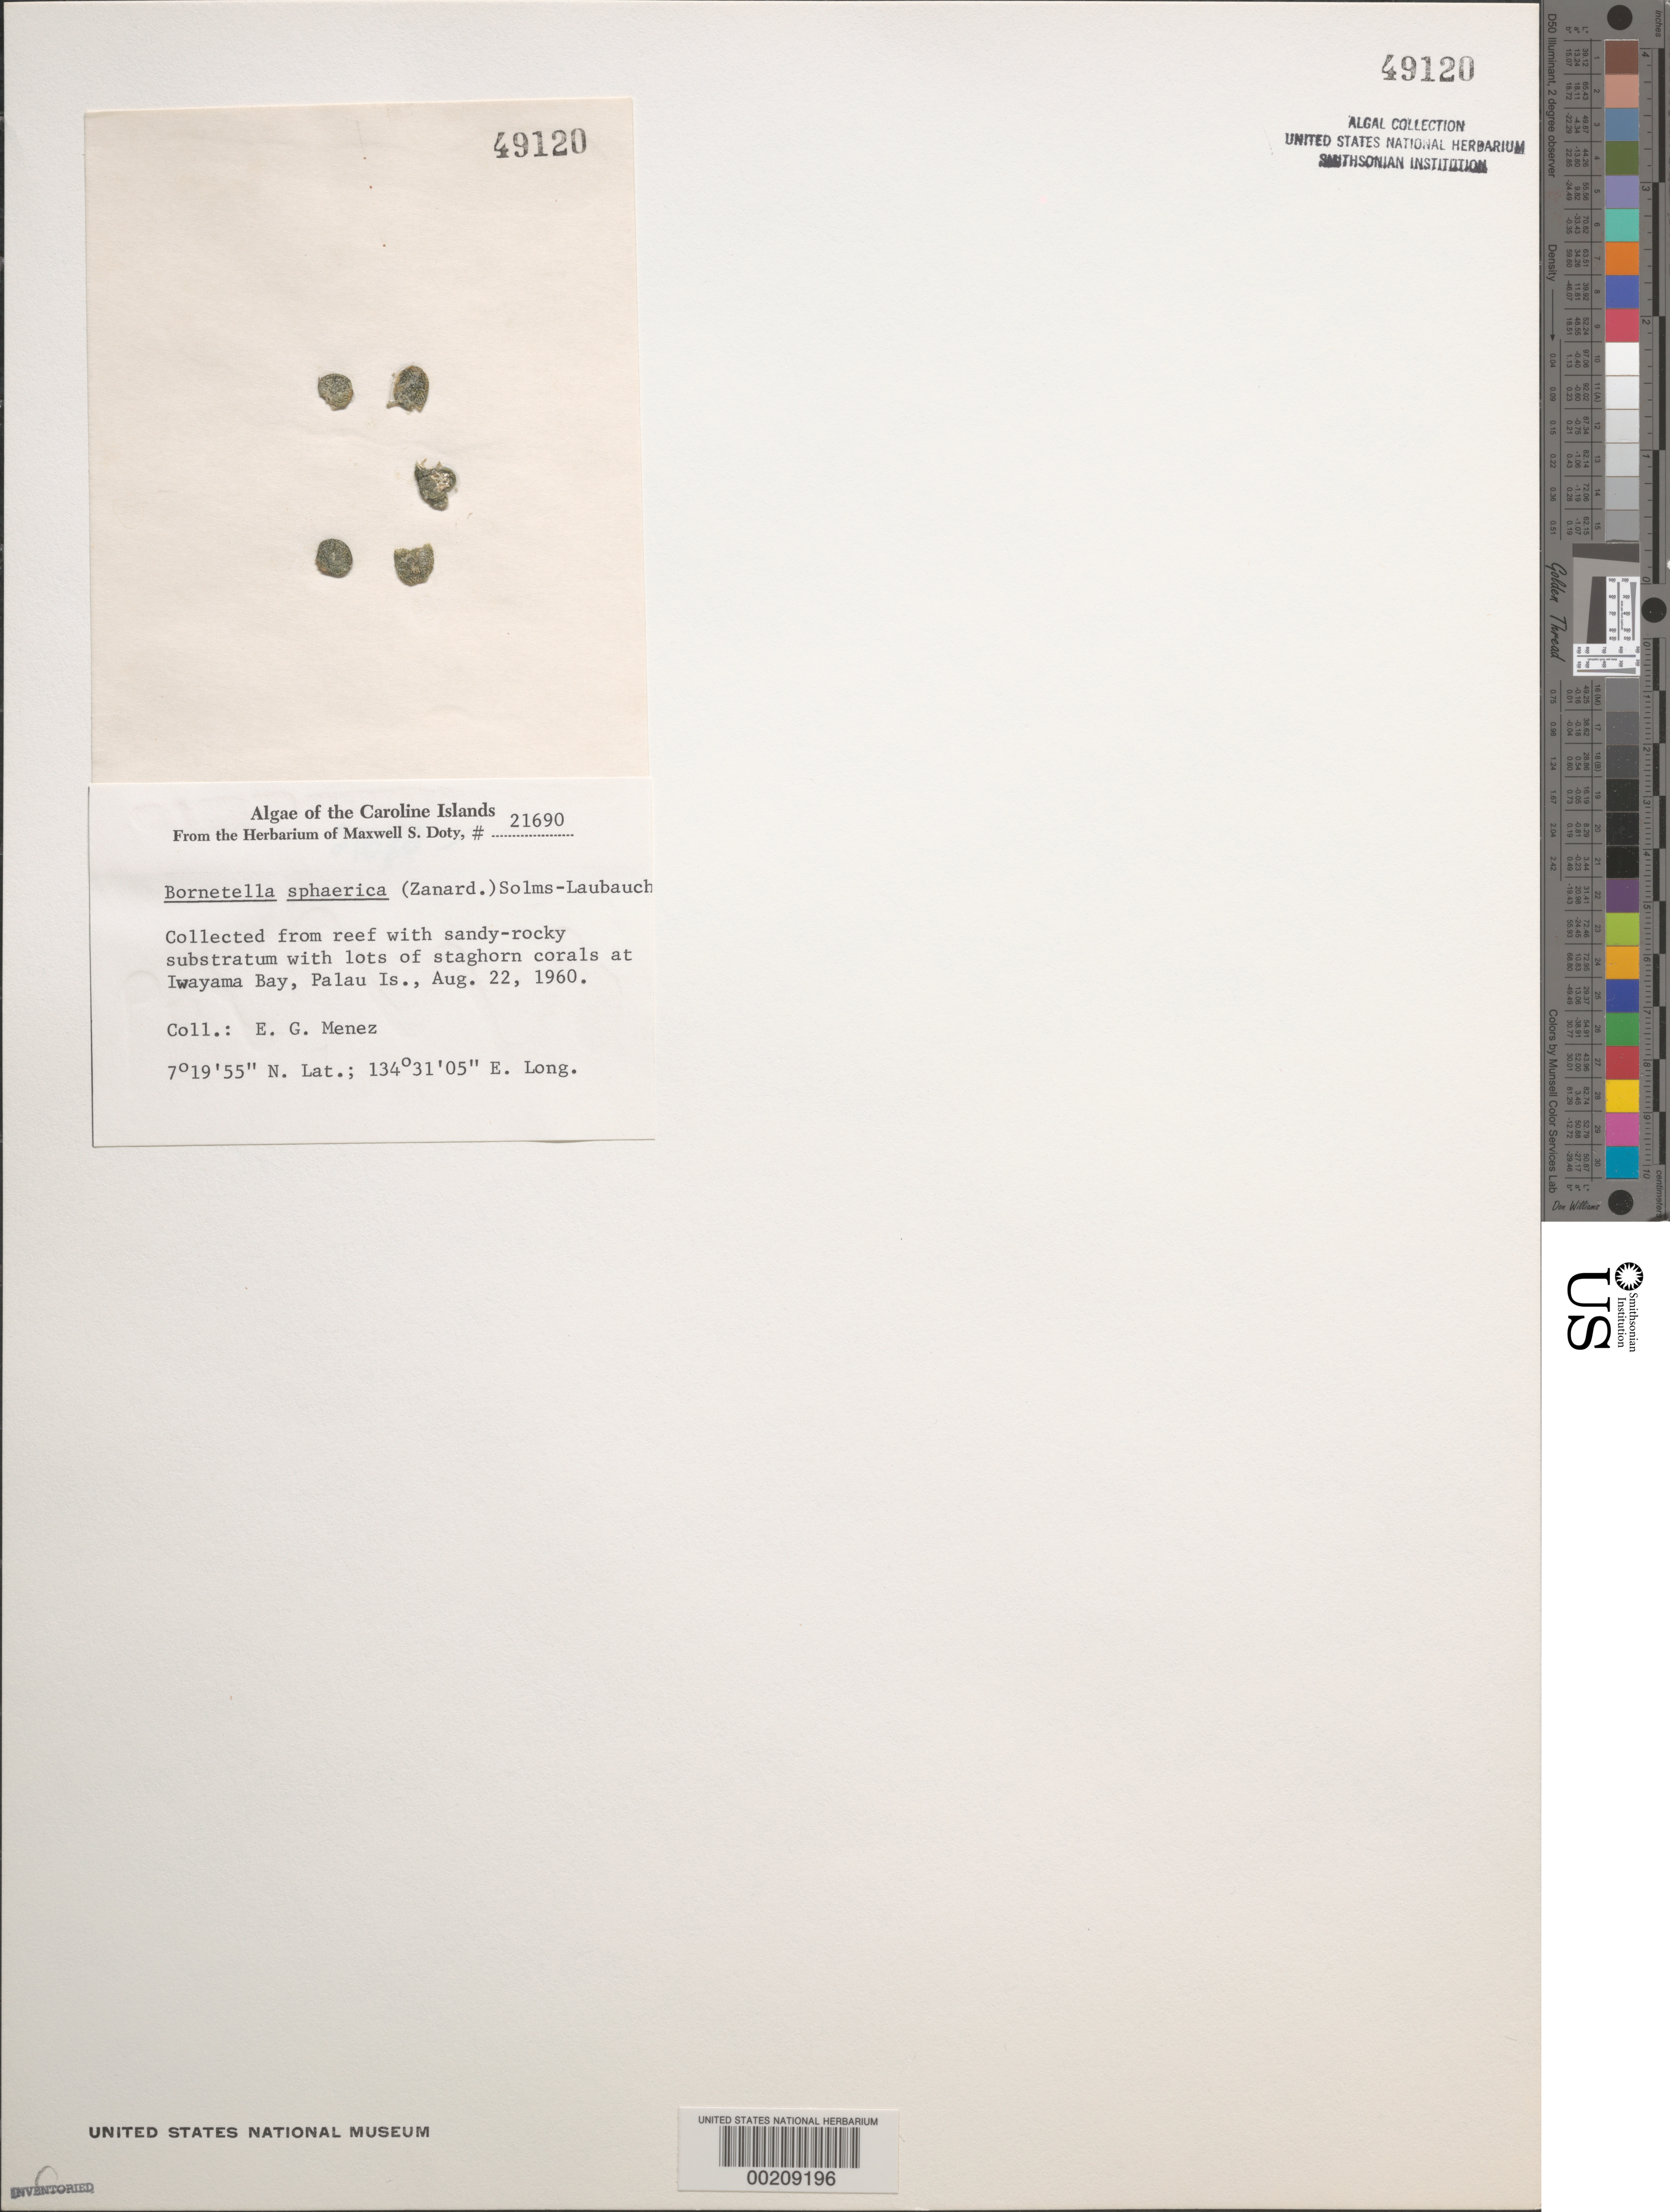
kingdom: Plantae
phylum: Chlorophyta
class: Ulvophyceae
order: Dasycladales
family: Dasycladaceae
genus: Bornetella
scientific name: Bornetella sphaerica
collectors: Meñez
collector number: MSD 21690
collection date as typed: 22 Aug 1960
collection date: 1960-08-22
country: Palau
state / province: Koror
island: Oreor (Koror)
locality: Iwayama Bay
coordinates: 7 19' 55" N, 134 31' 05" E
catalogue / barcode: US 49120